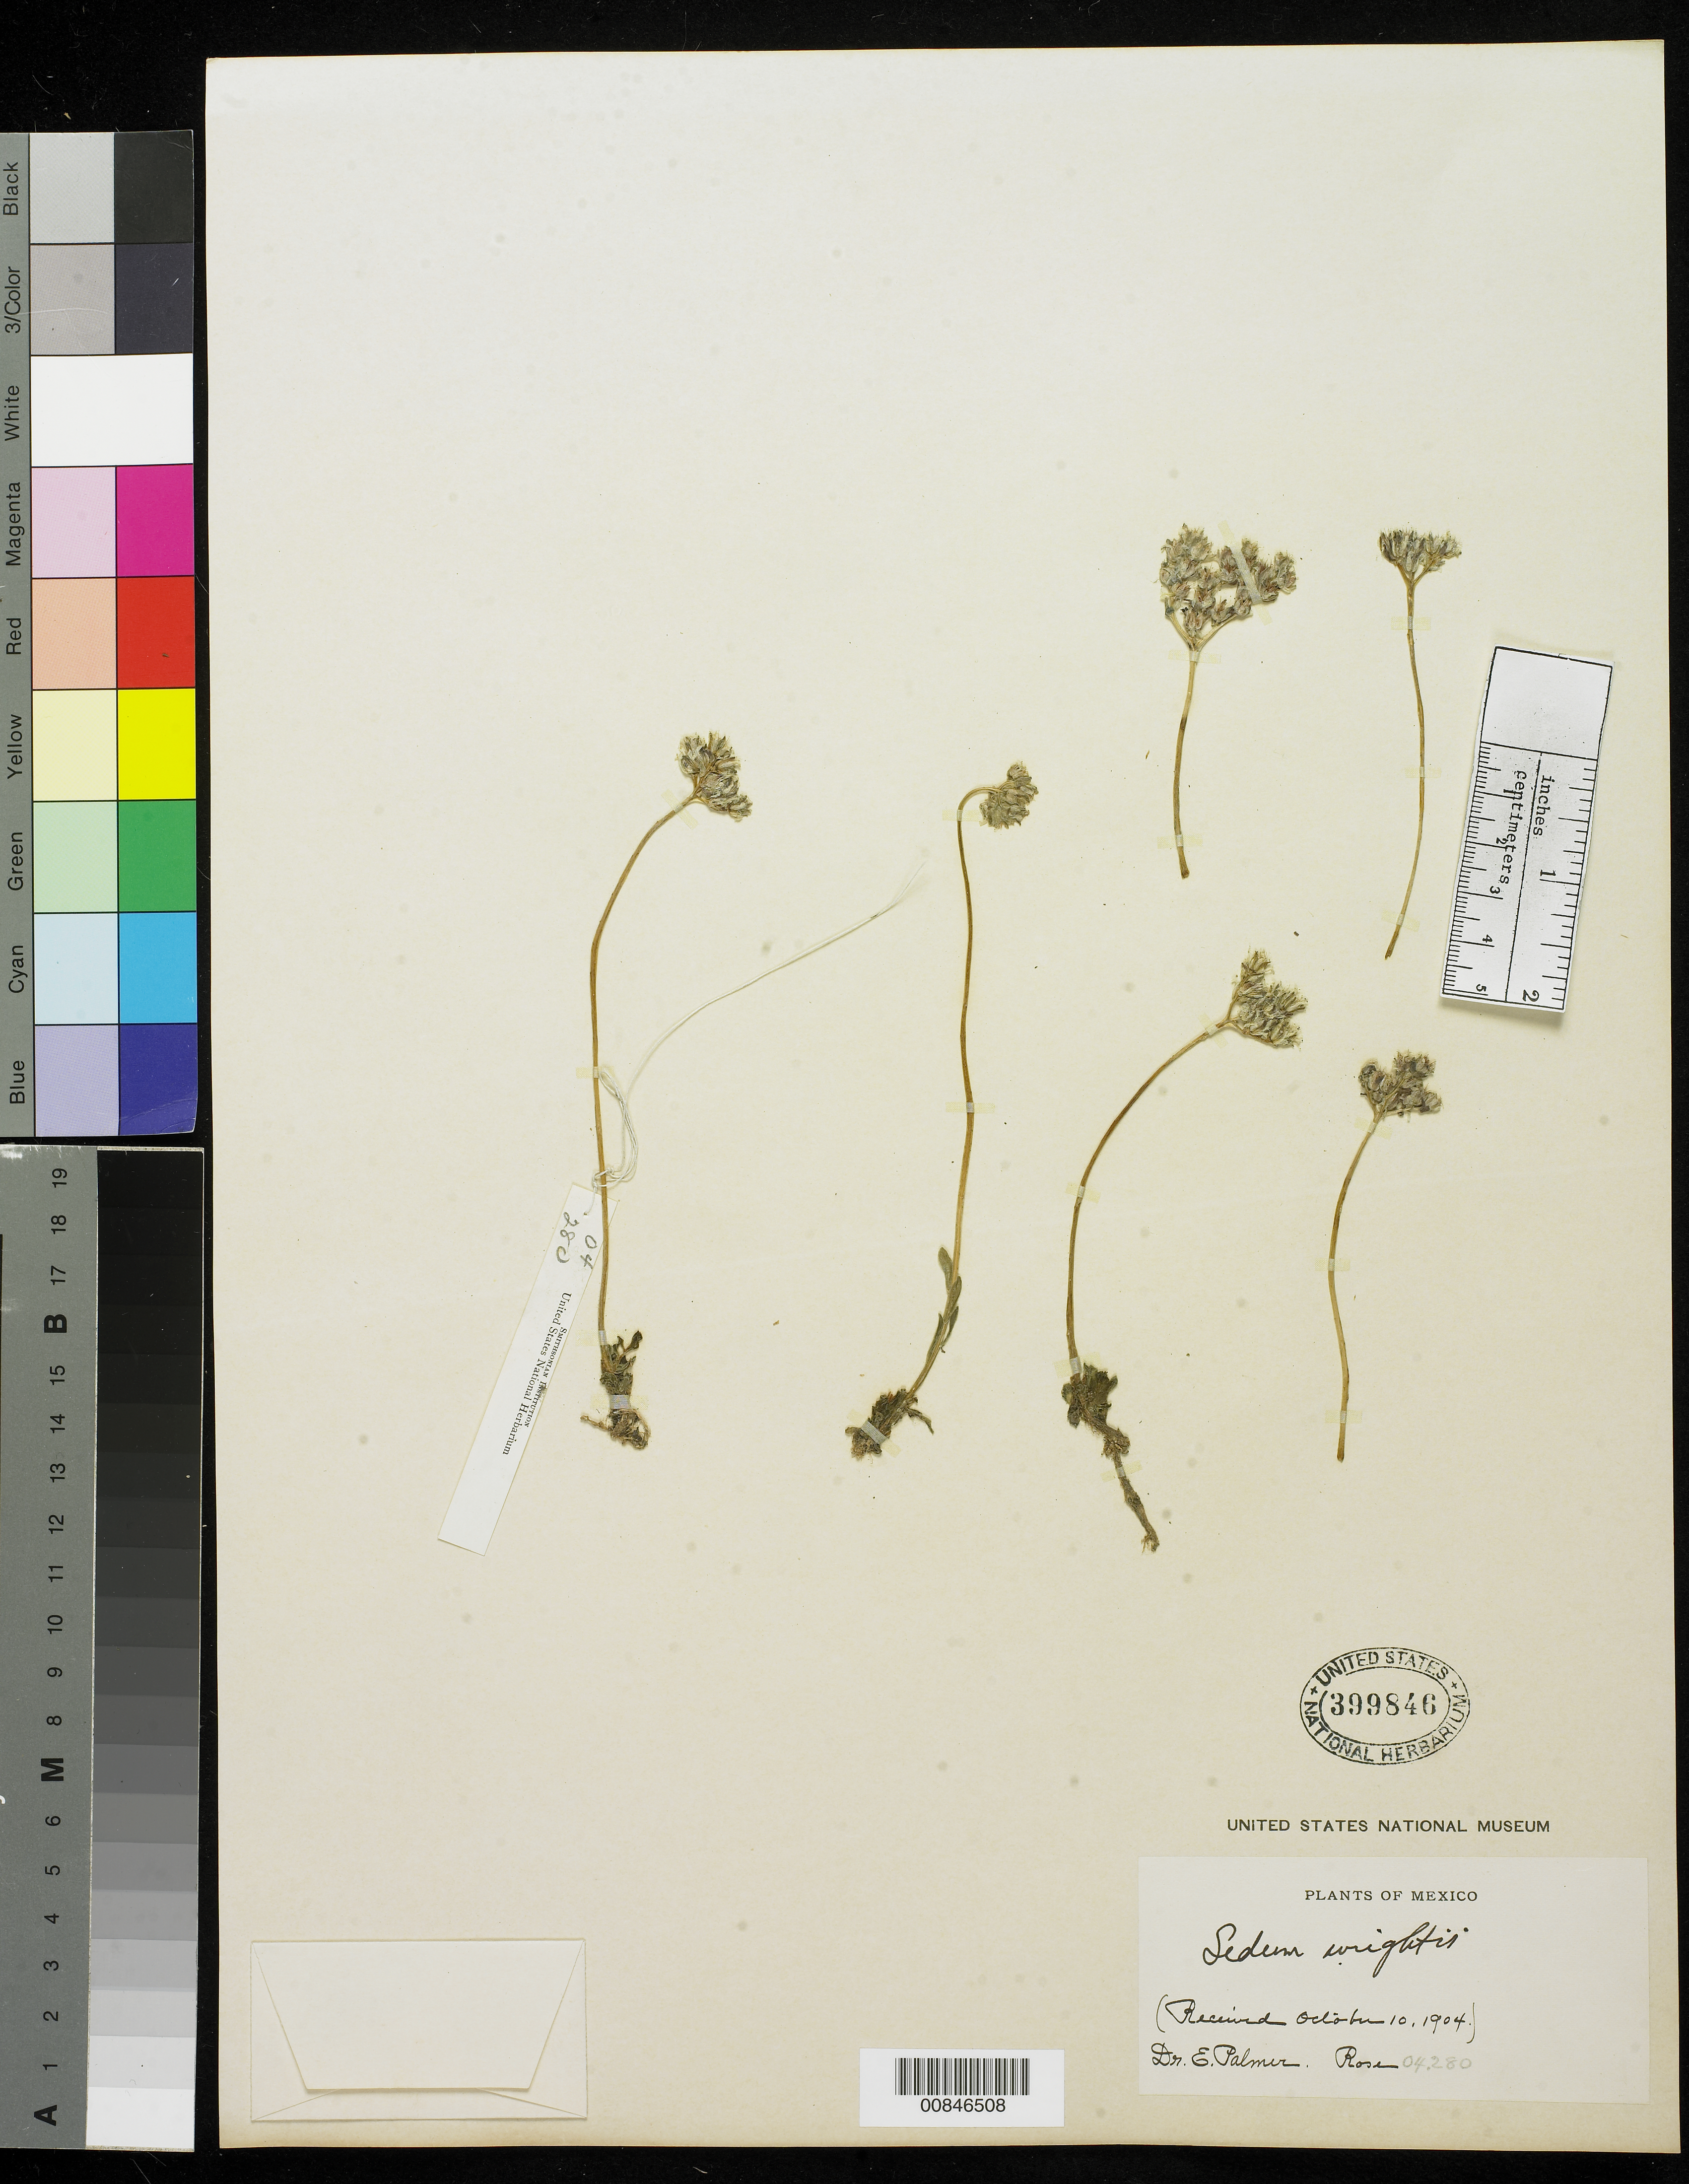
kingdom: Plantae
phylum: Tracheophyta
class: Magnoliopsida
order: Saxifragales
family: Crassulaceae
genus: Sedum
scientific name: Sedum wrightii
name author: A. Gray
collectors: E. Palmer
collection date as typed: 10 Oct 1904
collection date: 1904-10-10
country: Mexico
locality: Mexico.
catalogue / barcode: US 399846